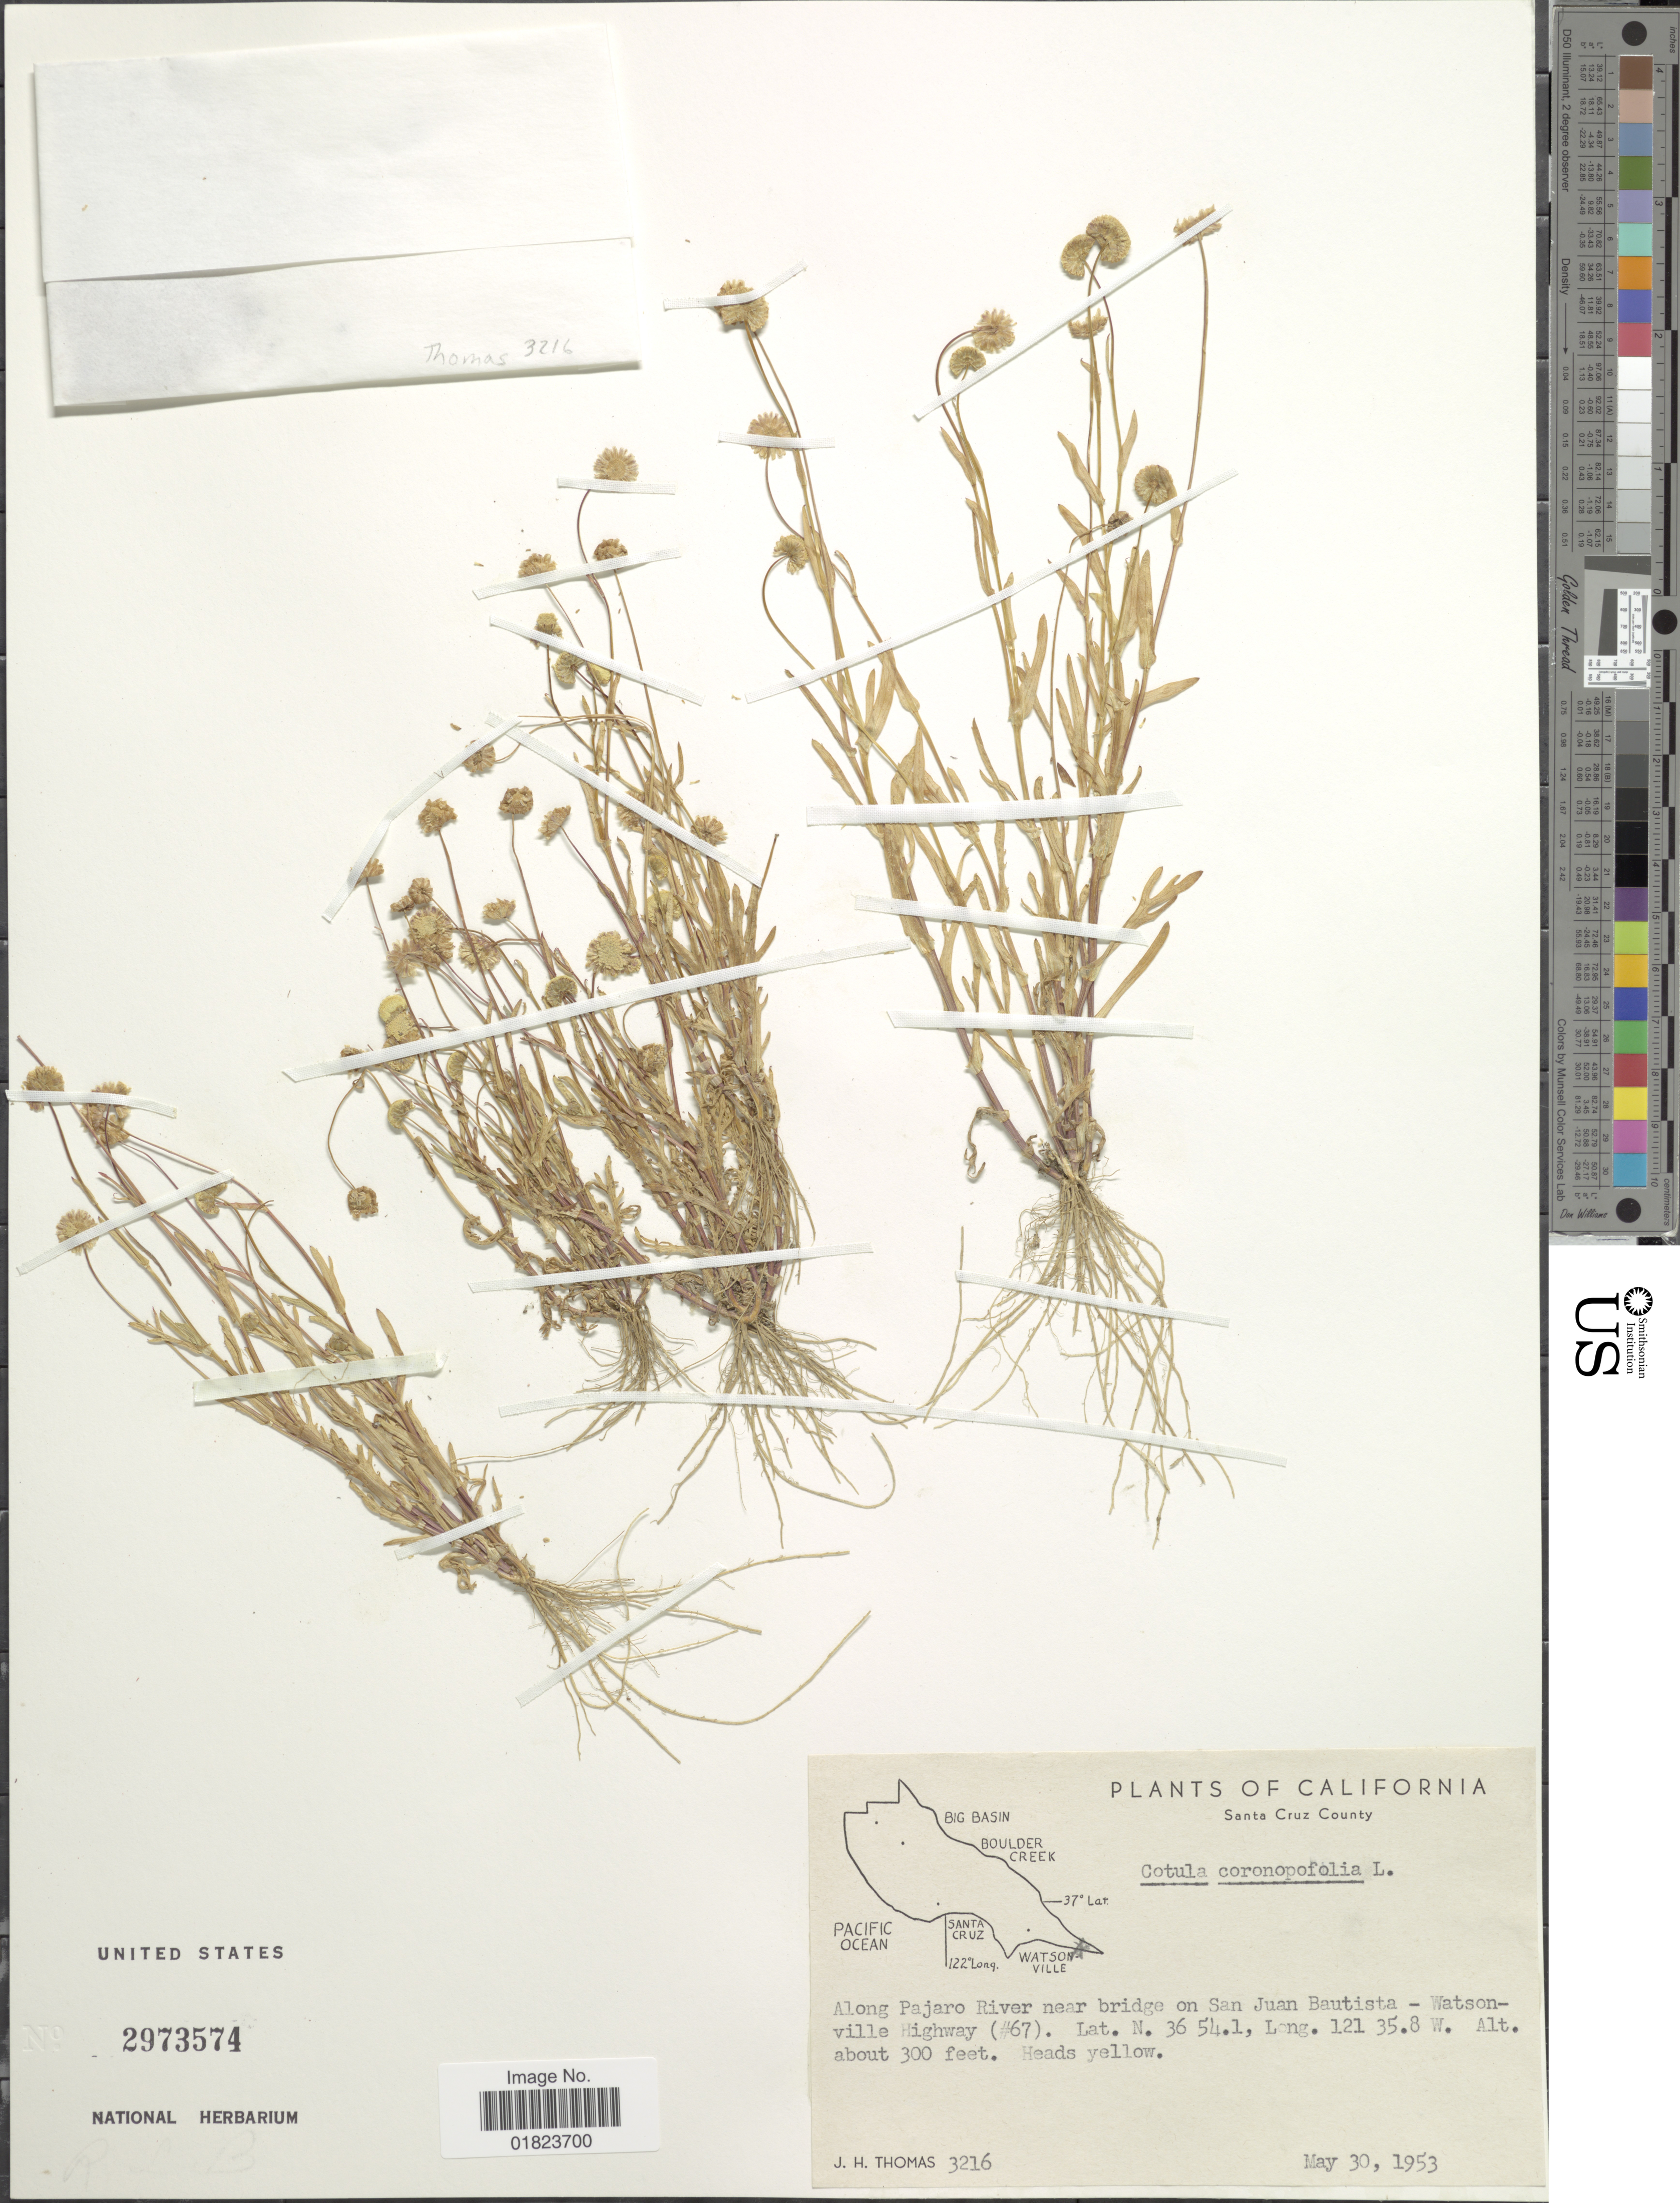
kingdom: Plantae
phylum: Tracheophyta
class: Magnoliopsida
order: Asterales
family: Asteraceae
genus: Cotula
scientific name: Cotula coronopifolia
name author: L.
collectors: J. H. Thomas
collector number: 3216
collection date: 1953-05-30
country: United States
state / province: California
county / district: Santa Cruz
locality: Santa Cruz County, California. Along Pajaro River near bridge on San Juan Bautista - Watson-ville Highway (#67).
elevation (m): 91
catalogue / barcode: US 2973574